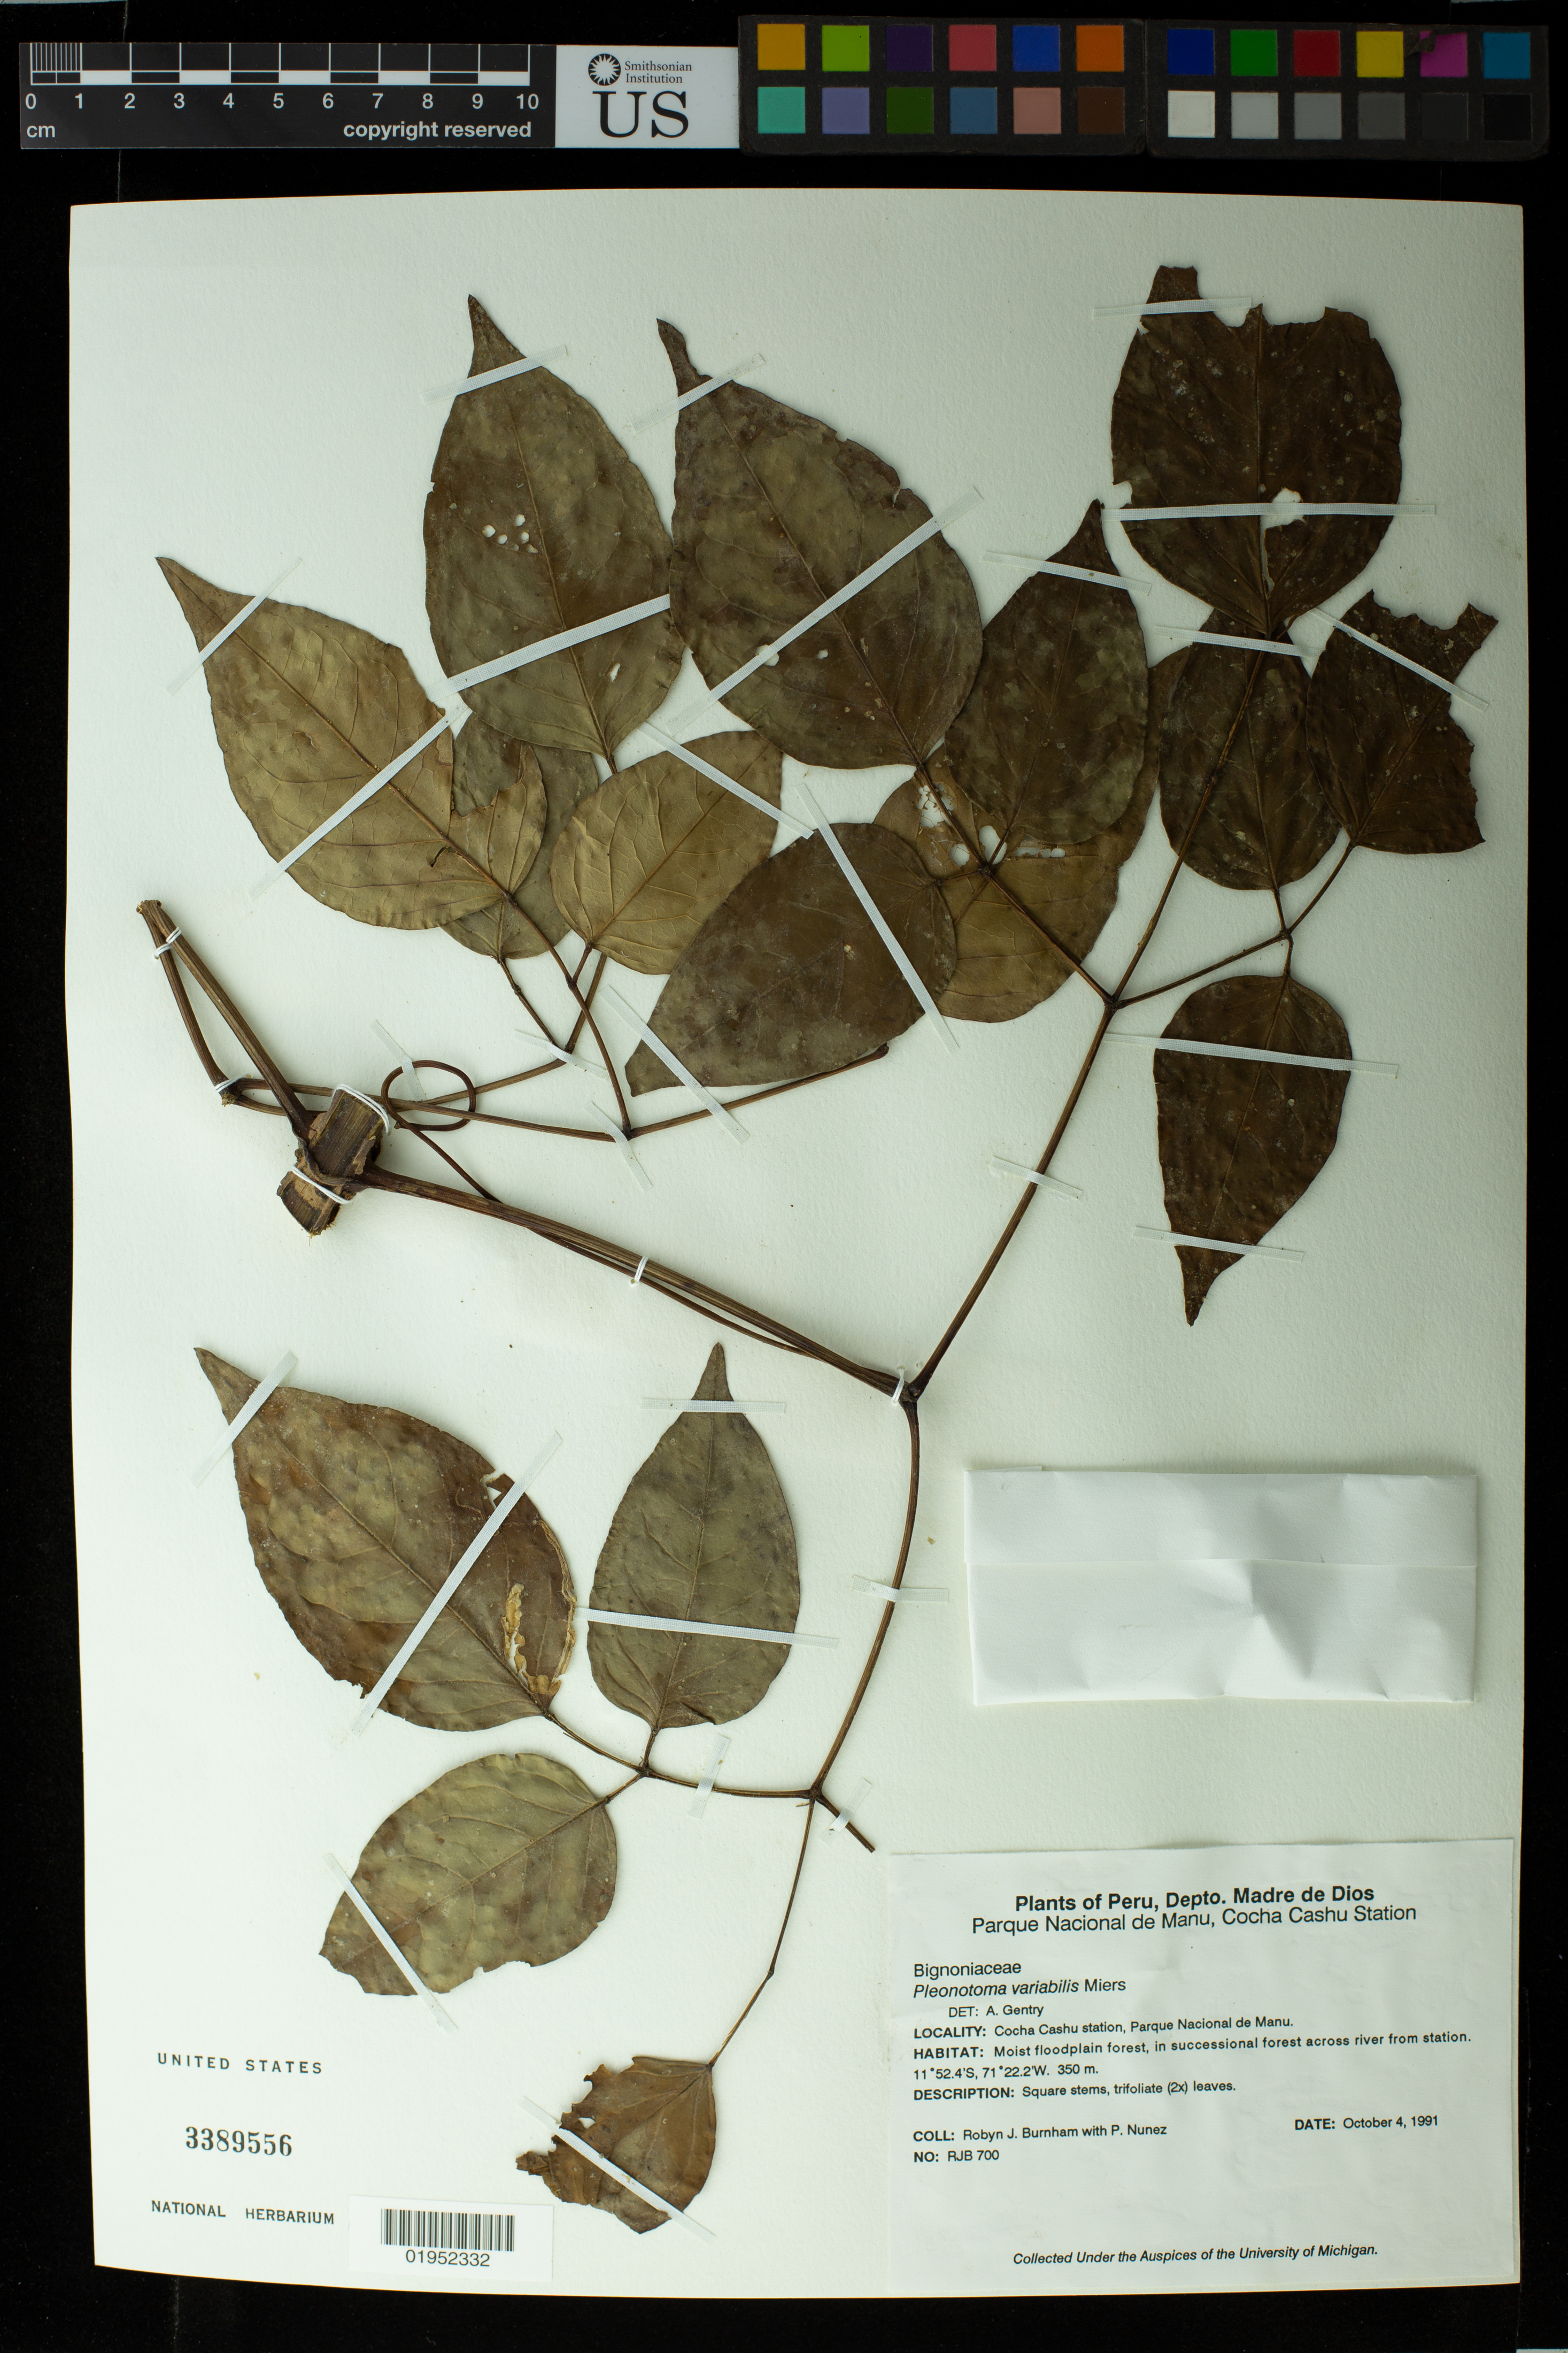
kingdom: Plantae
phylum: Tracheophyta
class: Magnoliopsida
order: Lamiales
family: Bignoniaceae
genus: Pleonotoma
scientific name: Pleonotoma variabilis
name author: (Jacq.) Miers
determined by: Gentry, A. H.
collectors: R. J. Burnham & P. Nuñez V.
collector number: RJB 700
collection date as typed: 17 Oct 1991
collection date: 1991-10-17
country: Peru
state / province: Madre de Dios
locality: Parque Nacional de Manu, Cocha Cashu Station. Across river from station: ravine plot 2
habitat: Moist floodplain forest, in successional forest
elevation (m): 350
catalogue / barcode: US 3389556